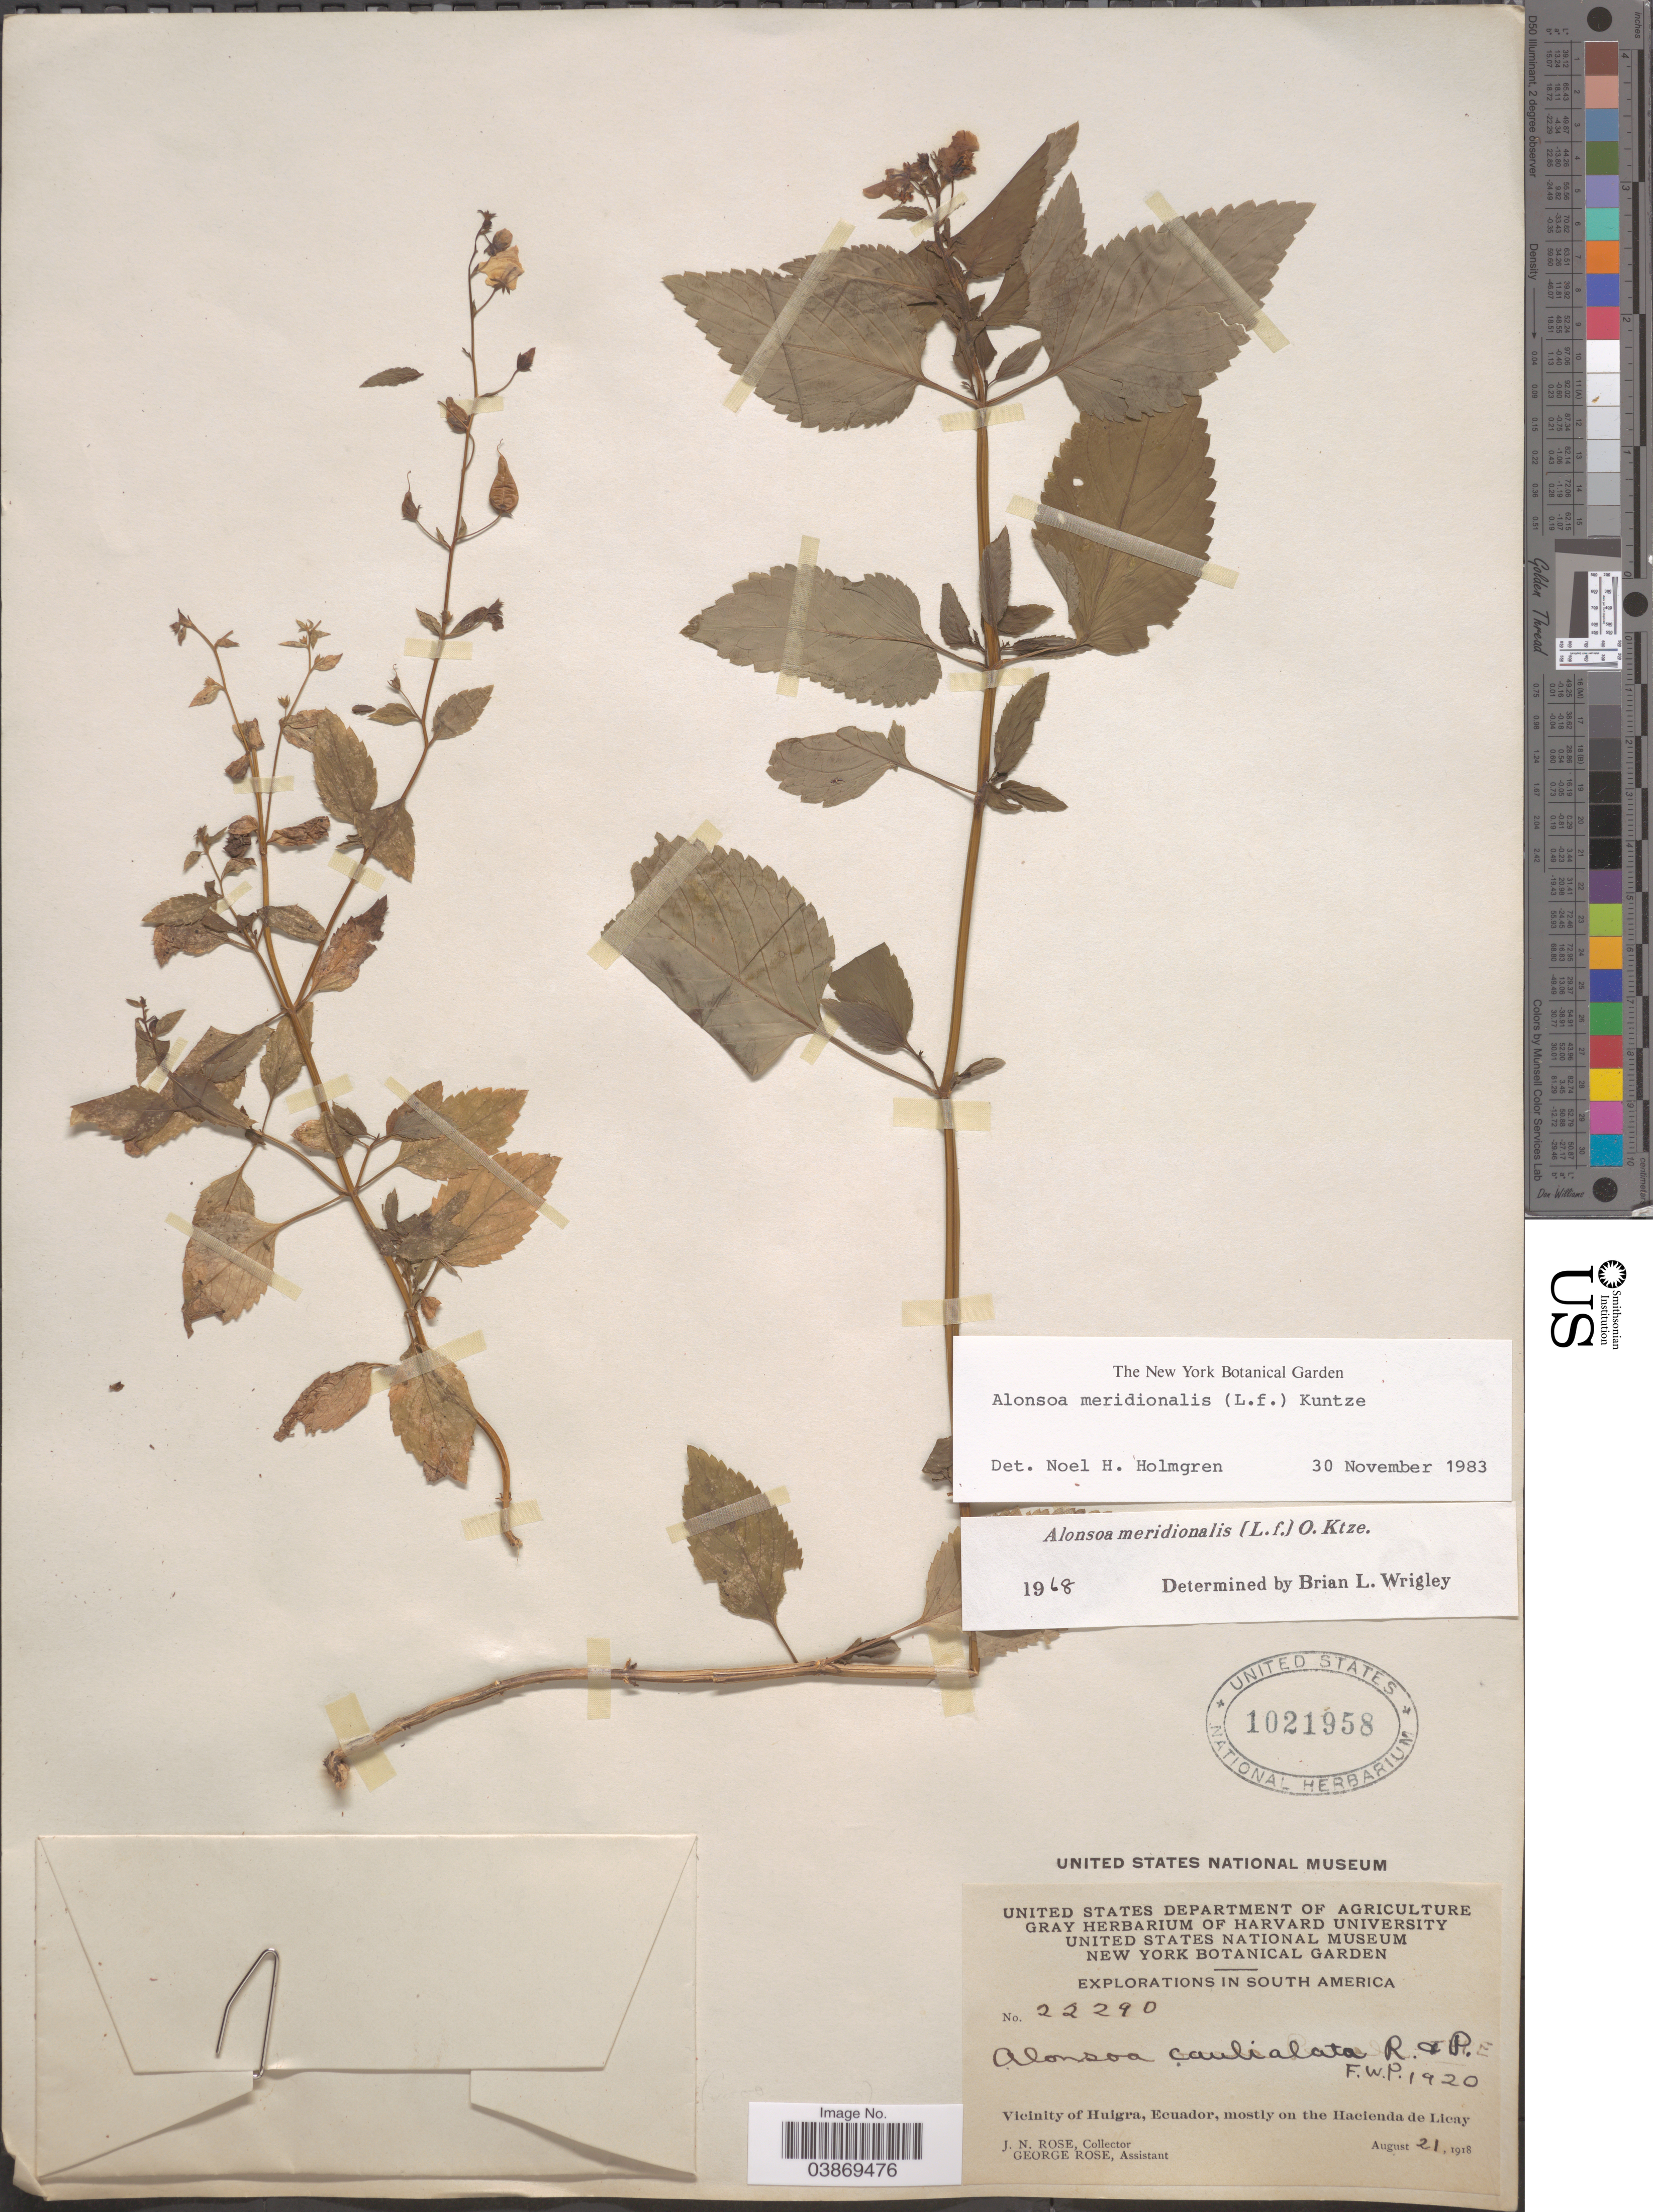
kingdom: Plantae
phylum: Tracheophyta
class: Magnoliopsida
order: Lamiales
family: Scrophulariaceae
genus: Alonsoa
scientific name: Alonsoa meridionalis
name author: (L. f.) Kuntze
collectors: J. N. Rose & G. Rose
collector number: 22290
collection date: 1918-08-21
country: Ecuador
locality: Vicinity of Huigra, mostly on the Hacienda de Licay.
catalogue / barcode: US 1021958